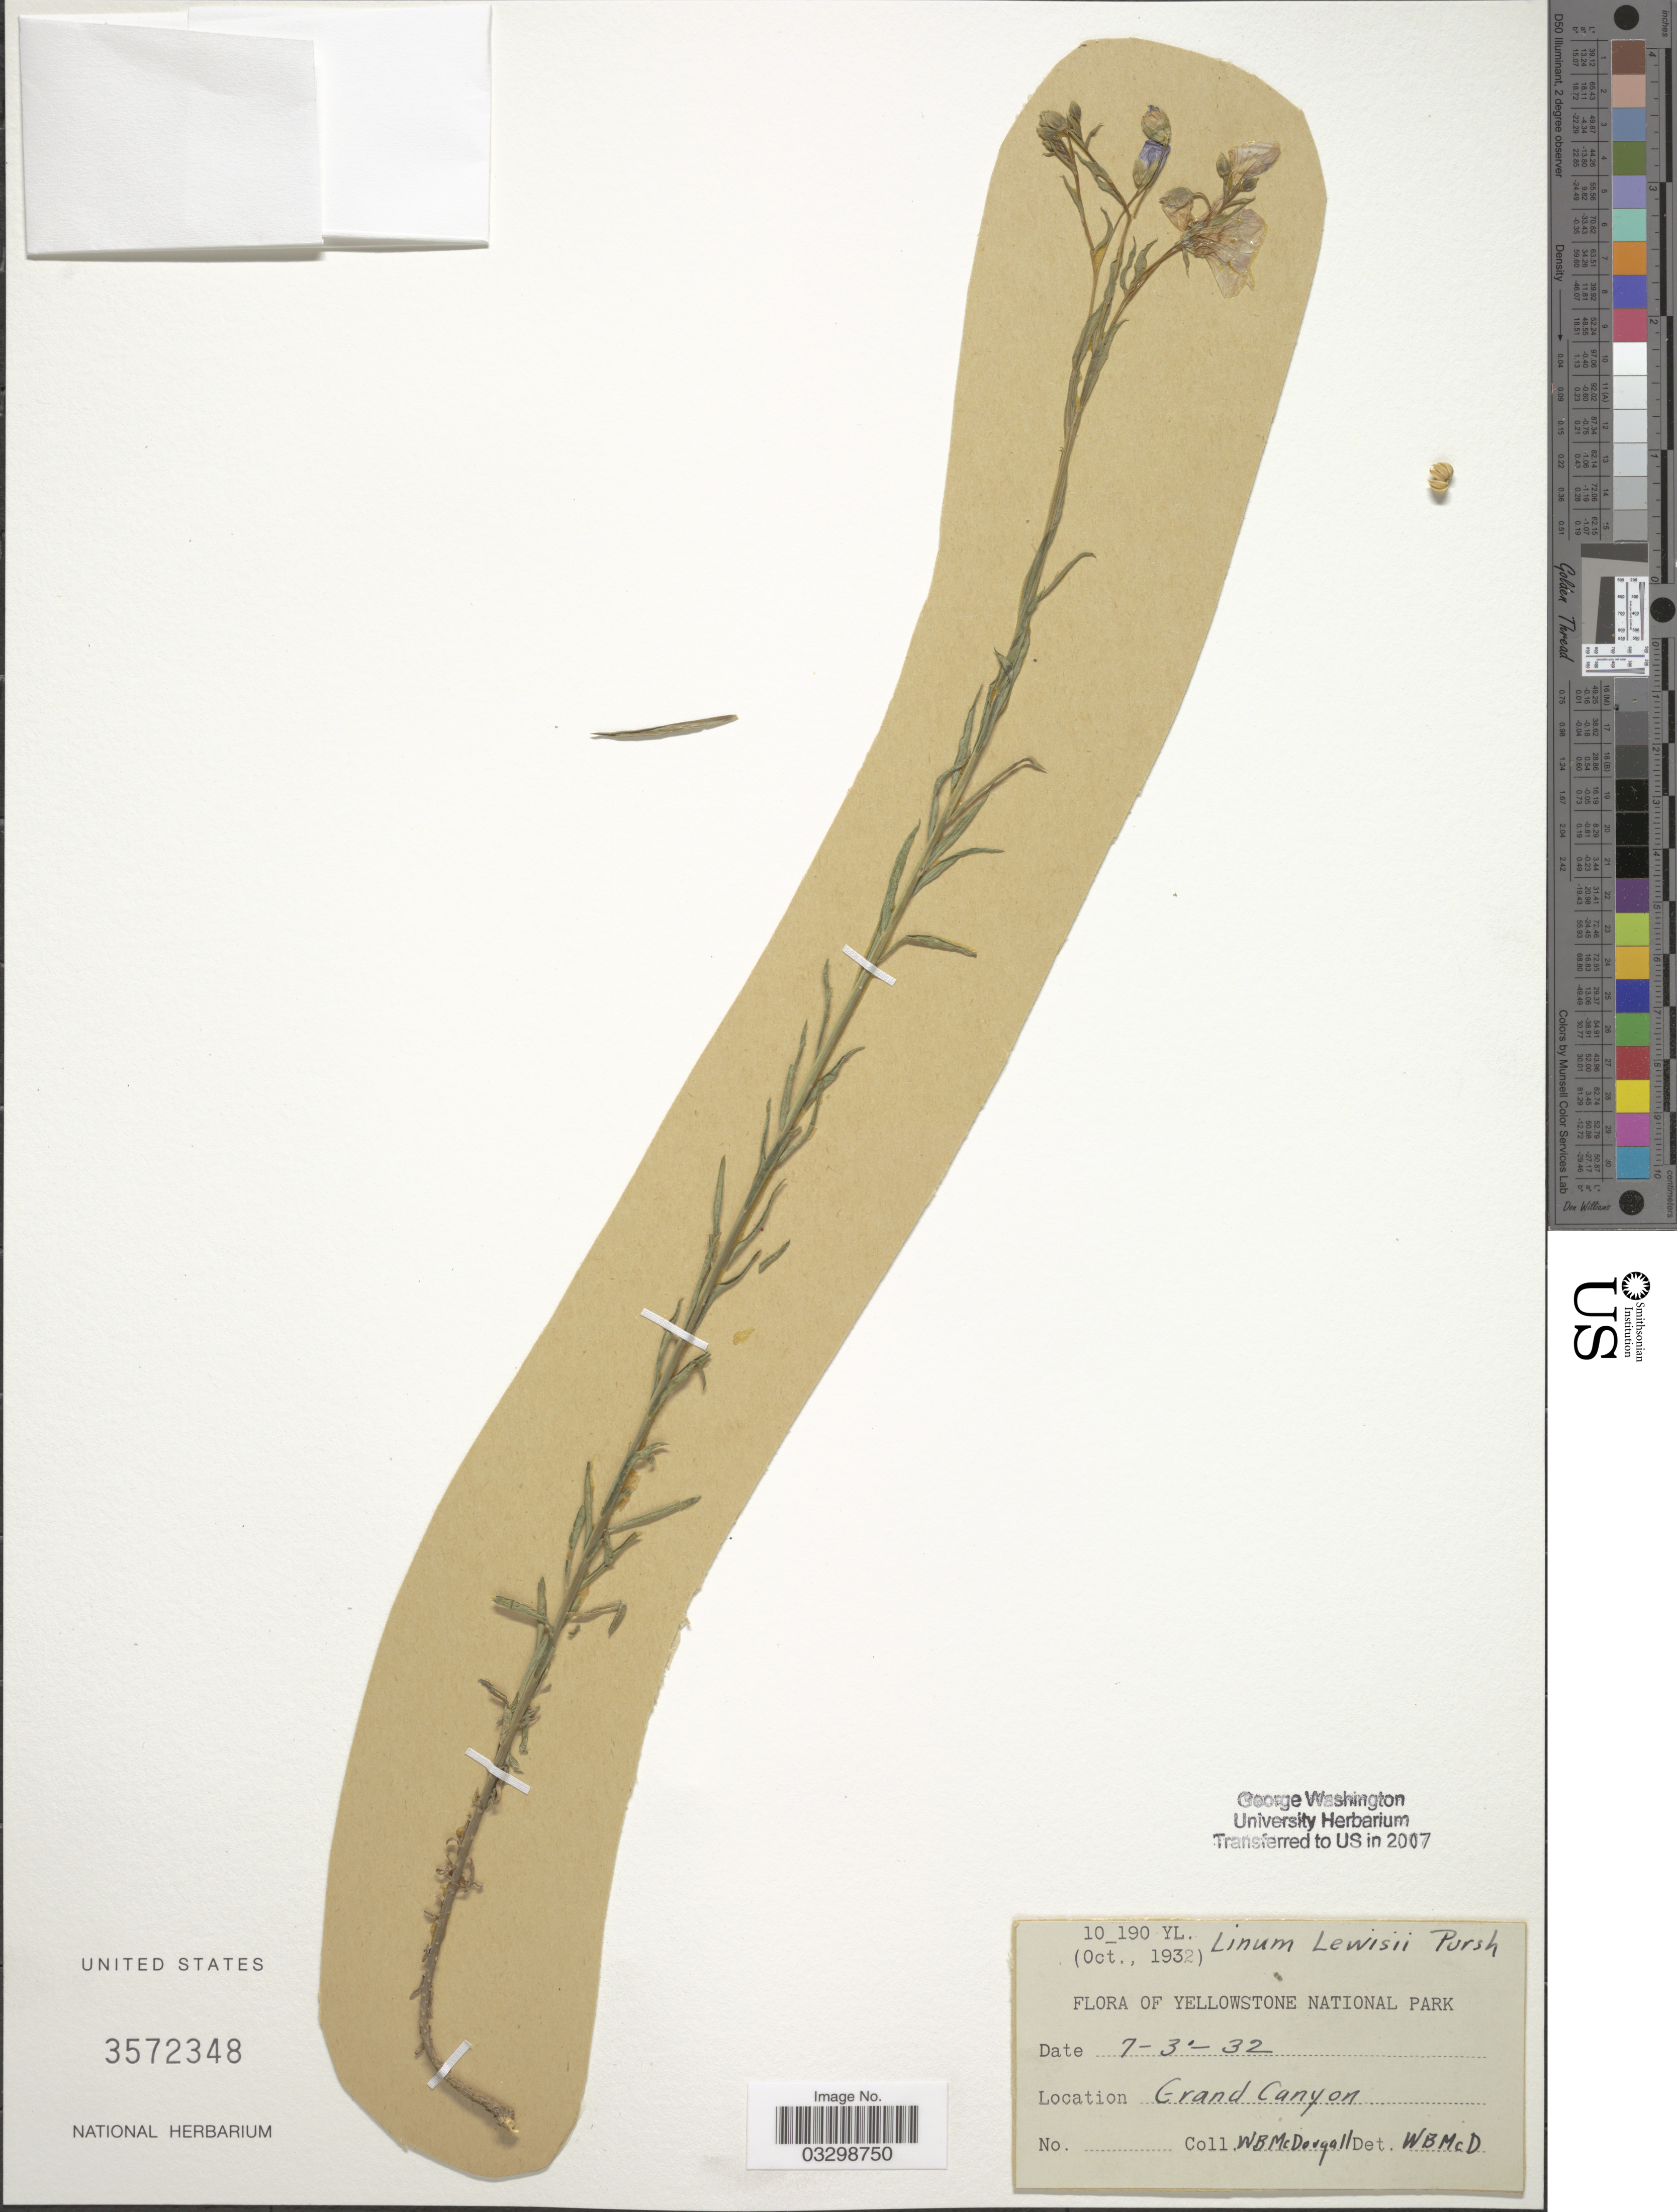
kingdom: Plantae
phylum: Tracheophyta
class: Magnoliopsida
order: Malpighiales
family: Linaceae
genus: Linum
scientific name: Linum lewisii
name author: Pursh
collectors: W. B. McDougall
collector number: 10_190yl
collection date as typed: Transcribed d/m/y: 3/7/32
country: United States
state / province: Wyoming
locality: Yellowstone National Park. Grand Canyon.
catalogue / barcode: US 3572348